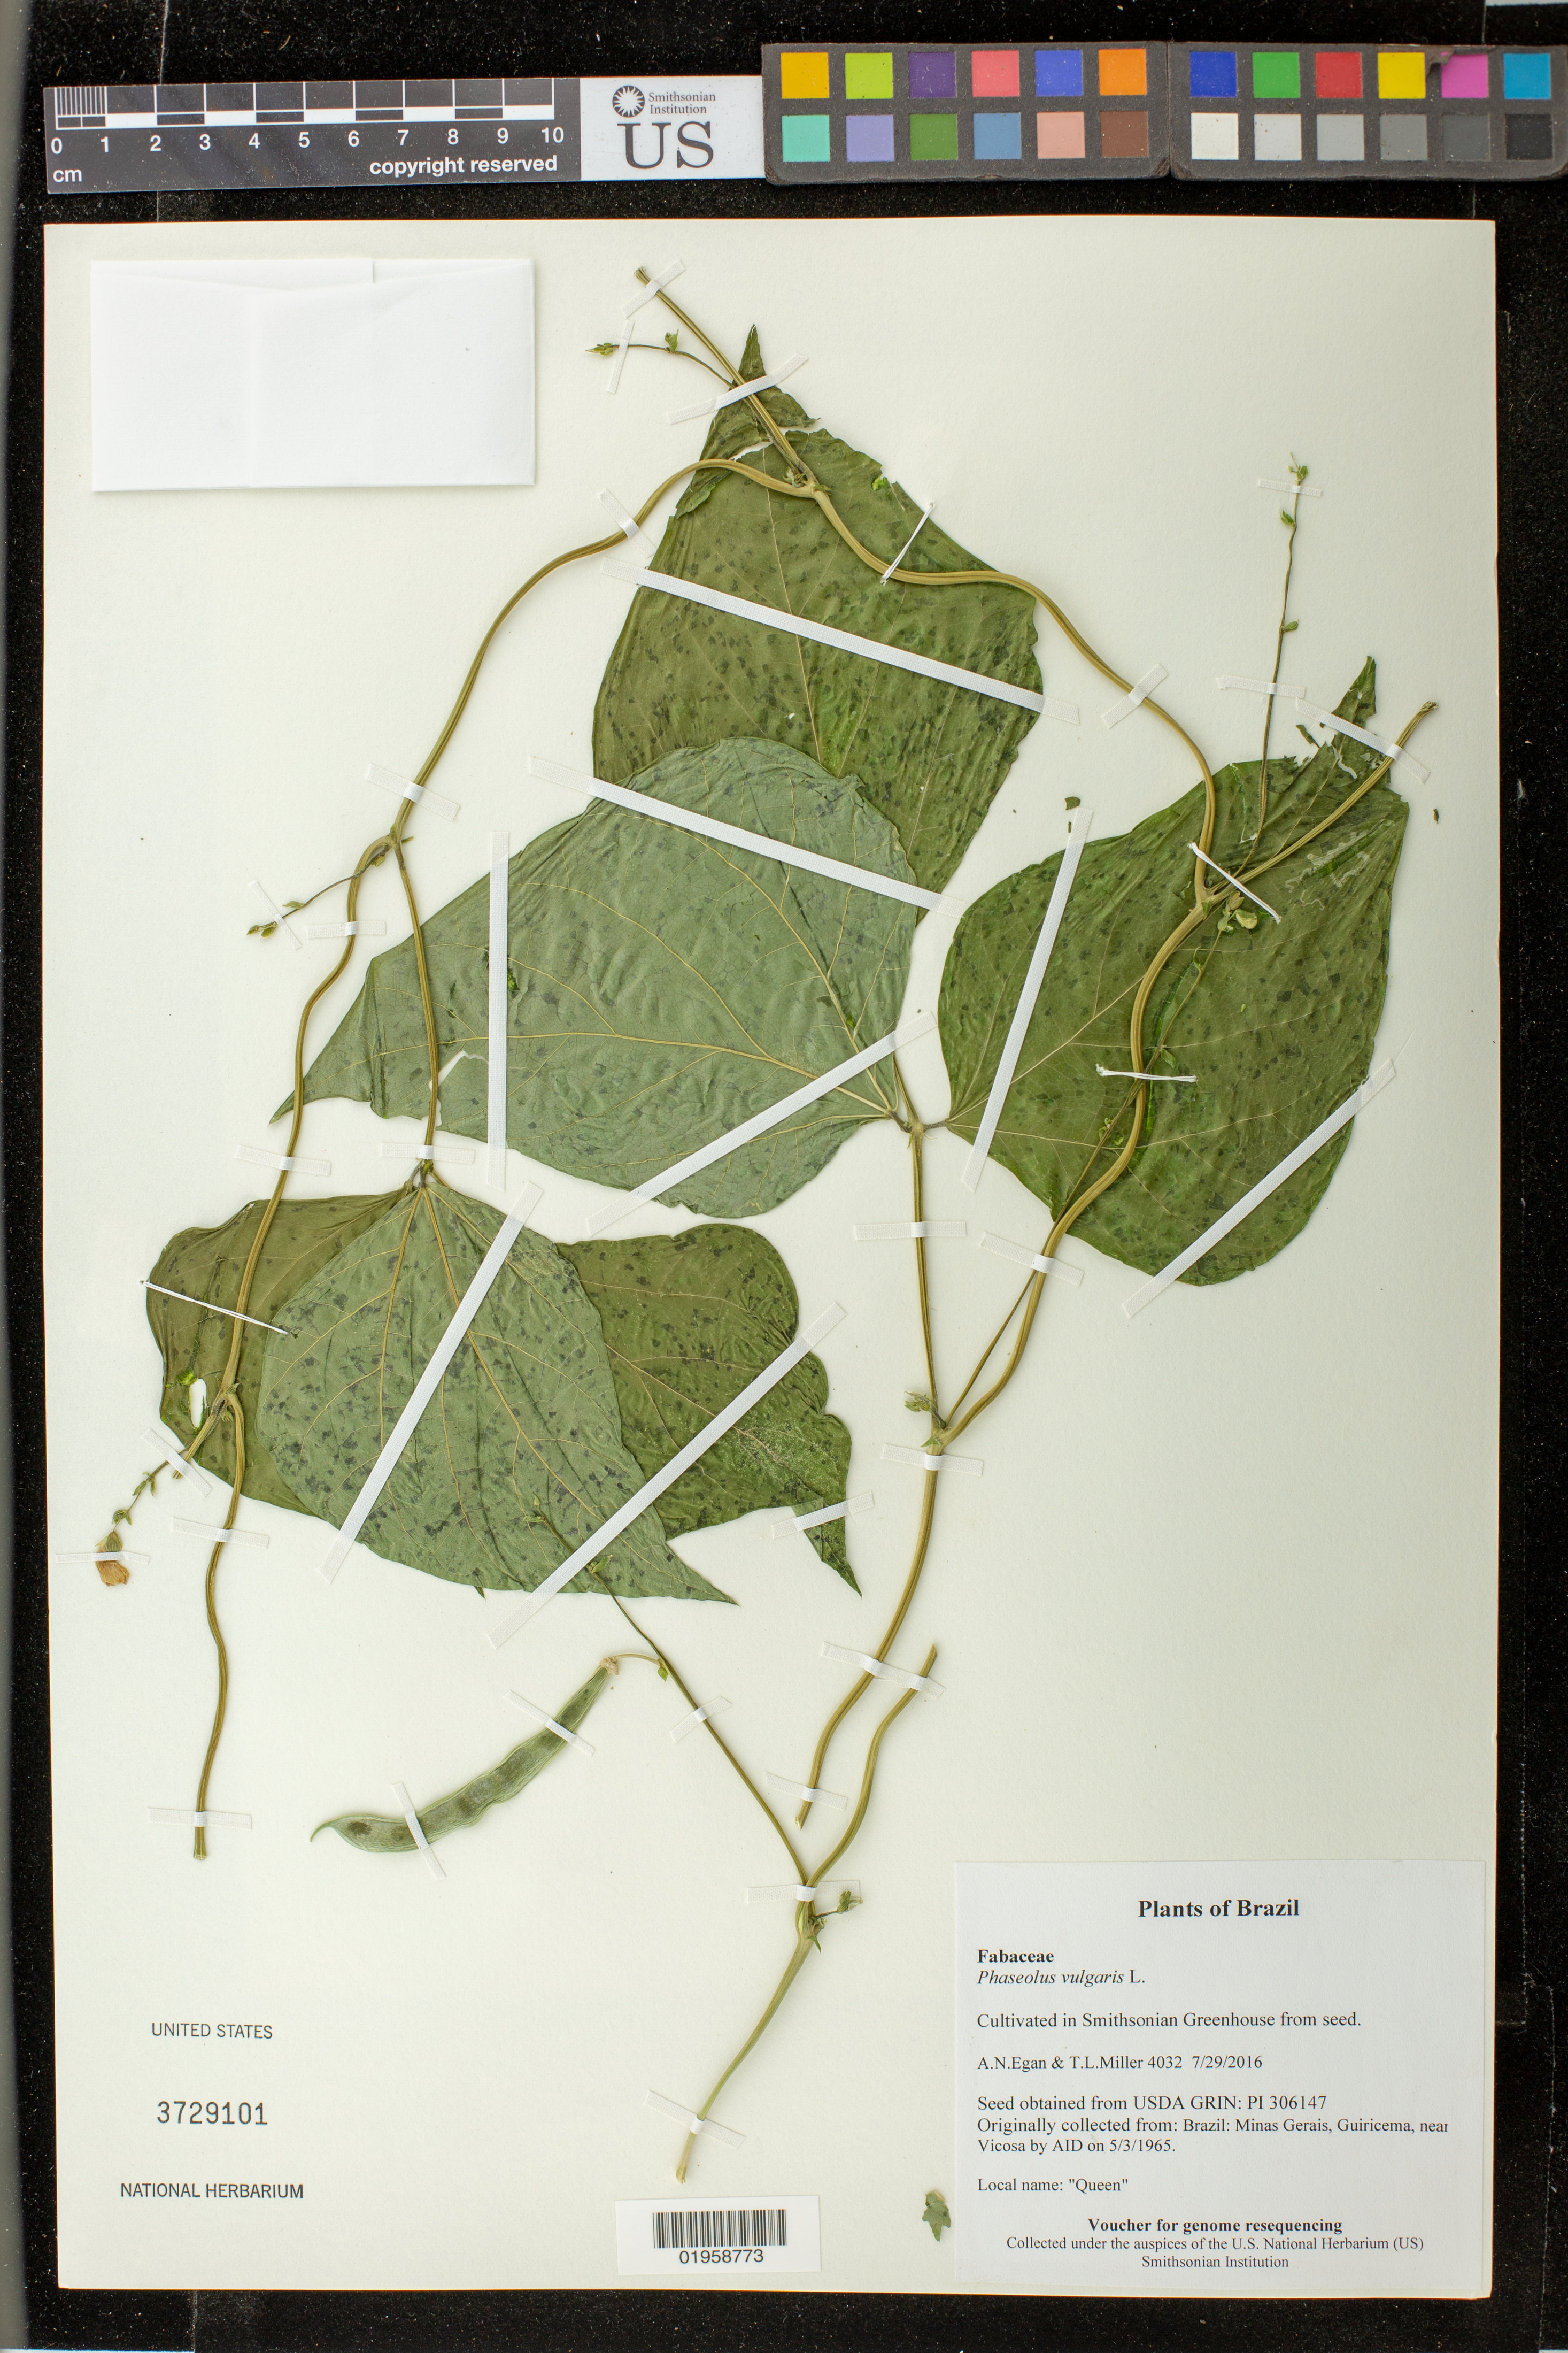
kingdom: Plantae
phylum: Tracheophyta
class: Magnoliopsida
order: Fabales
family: Fabaceae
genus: Phaseolus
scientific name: Phaseolus vulgaris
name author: L.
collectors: A. N. Egan & T. L. Miller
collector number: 4032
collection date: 2016-07-29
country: United States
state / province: Maryland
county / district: Prince George's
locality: Smithsonian's Museum Support Ctr; 4210 Suitland Pkwy., NMNH Botany Research Greenhouses. Suitland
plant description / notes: Originally collected in Brazil, Minas Gerais, Guiricema, near Vicosa on 1965-05-03. Collected by AID; Grown from seed acquired from the USDA's GRIN seed bank.; "Queen"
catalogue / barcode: US 3729101